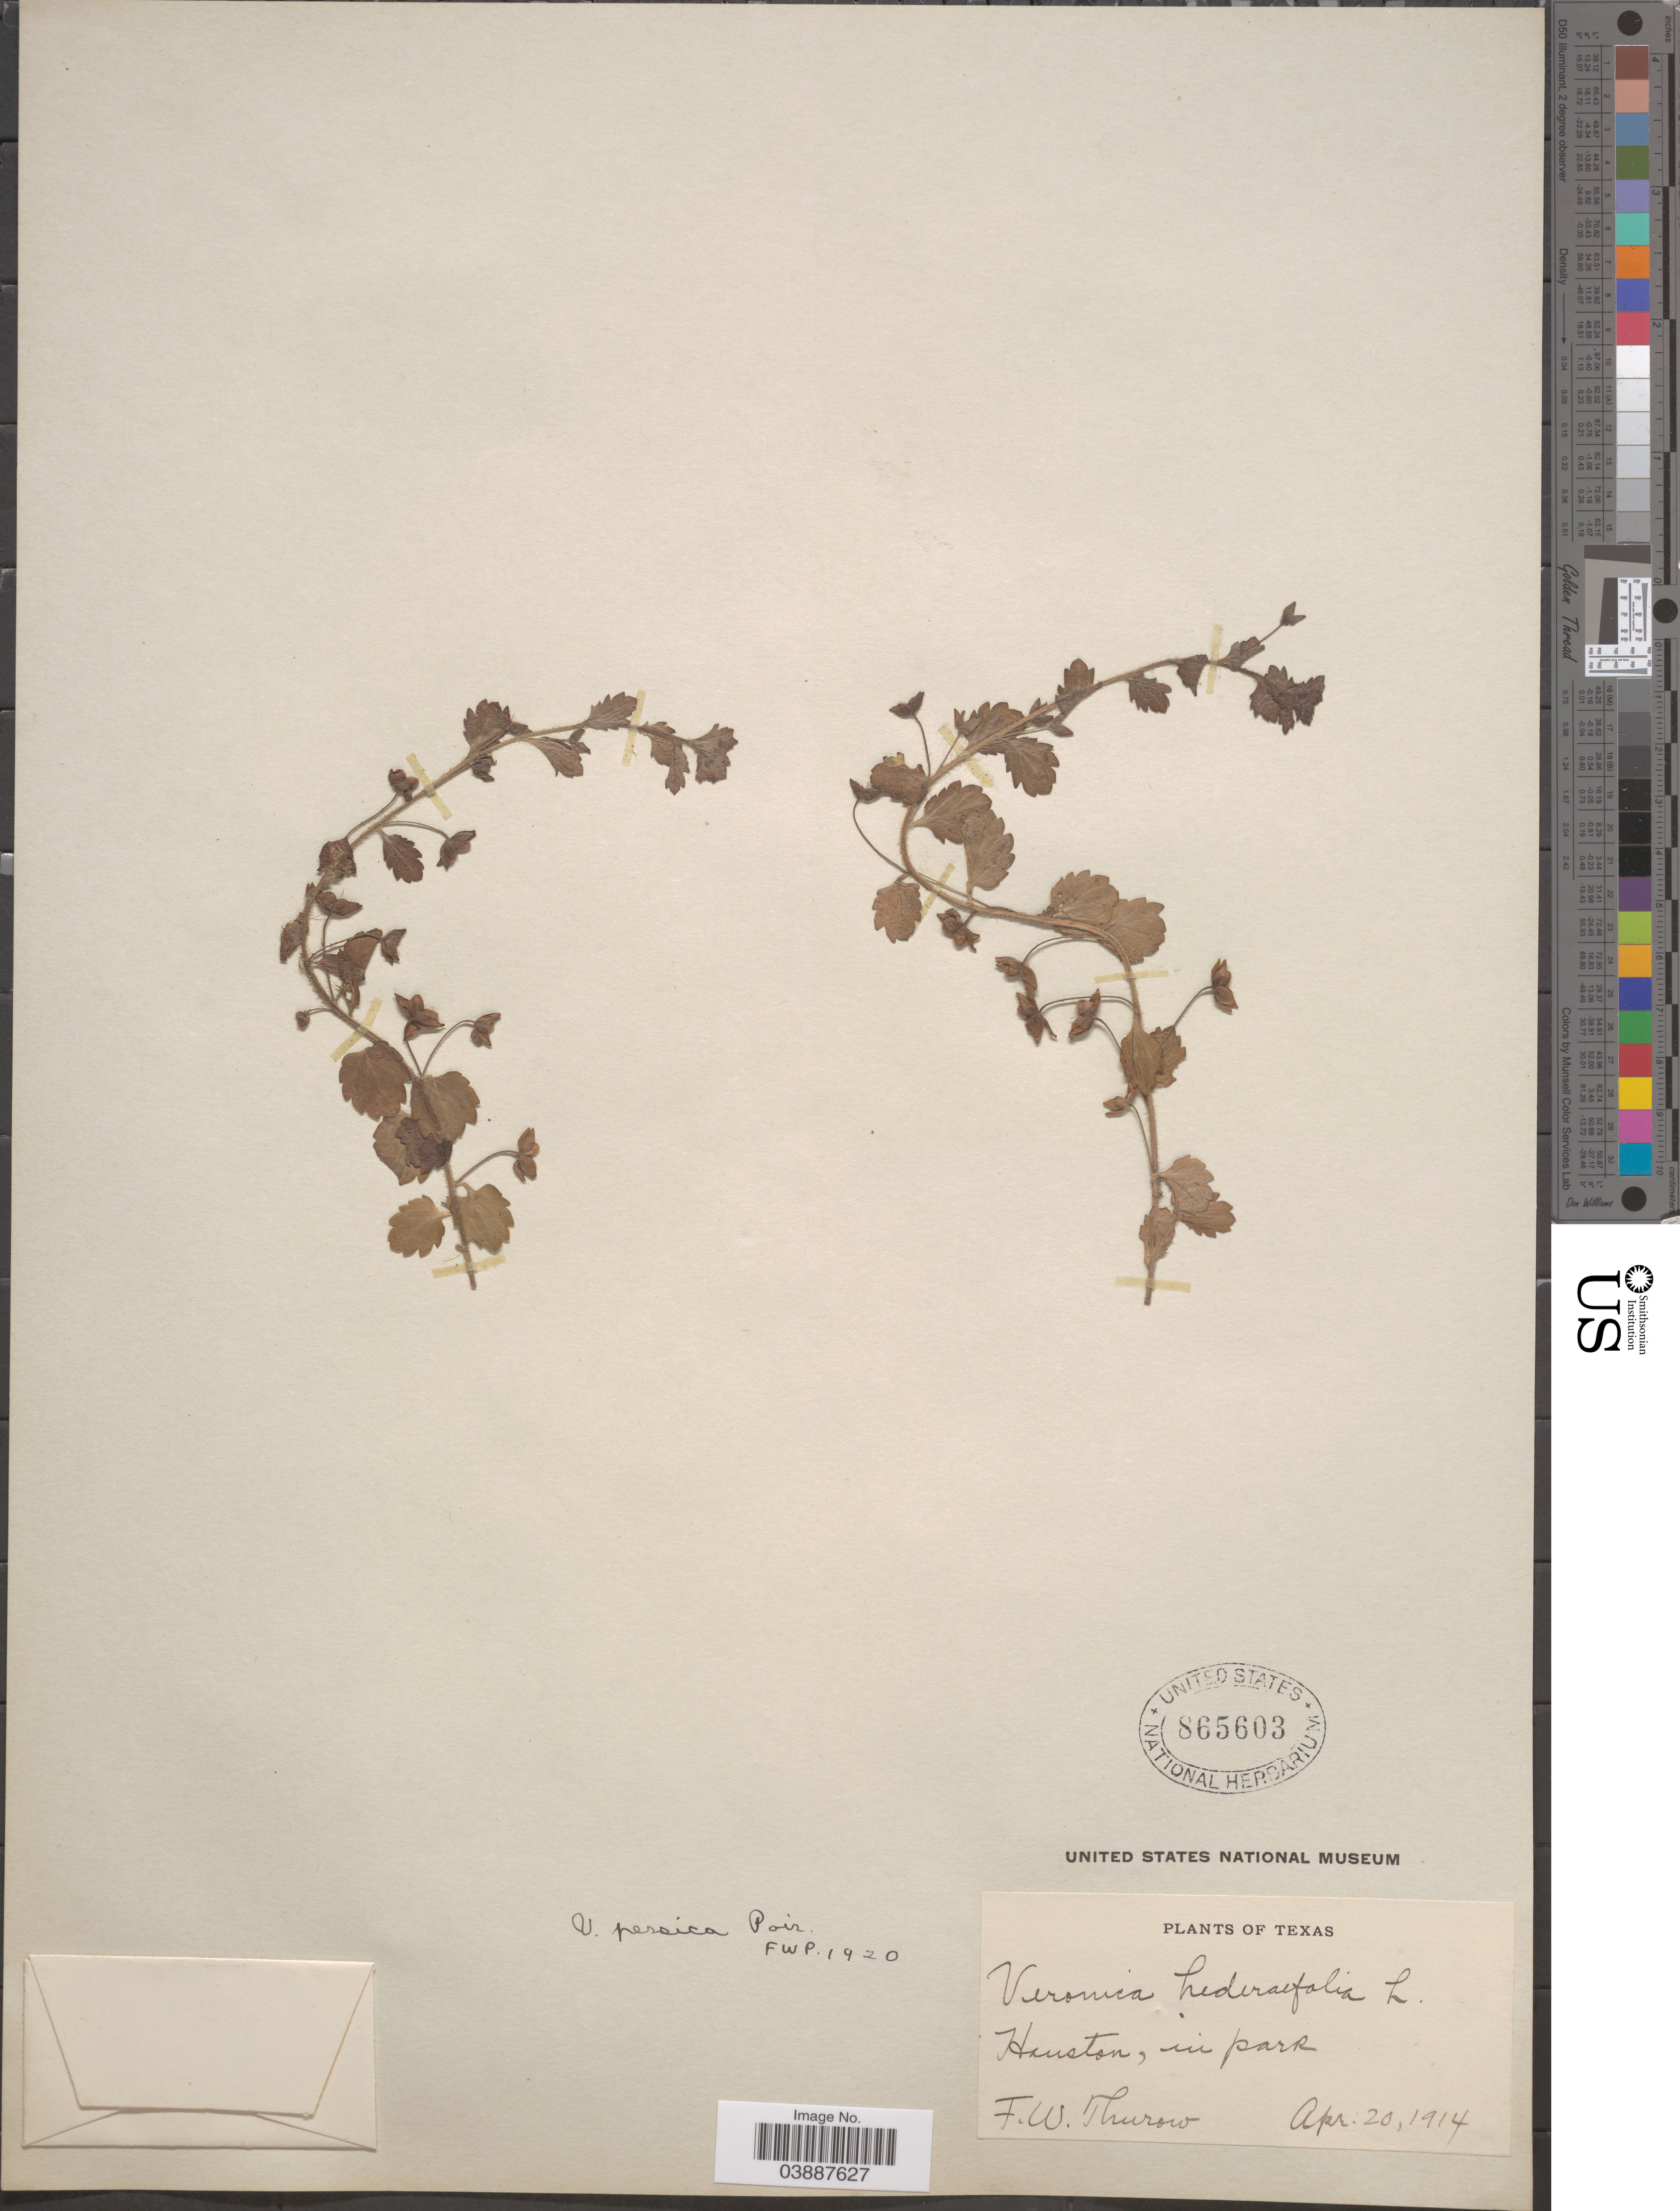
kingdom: Plantae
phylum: Tracheophyta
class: Magnoliopsida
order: Lamiales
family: Plantaginaceae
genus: Veronica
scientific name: Veronica persica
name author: Poir.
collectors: F. W. Thurow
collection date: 1914-04-20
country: United States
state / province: Texas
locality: Houston, in park.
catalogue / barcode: US 865603